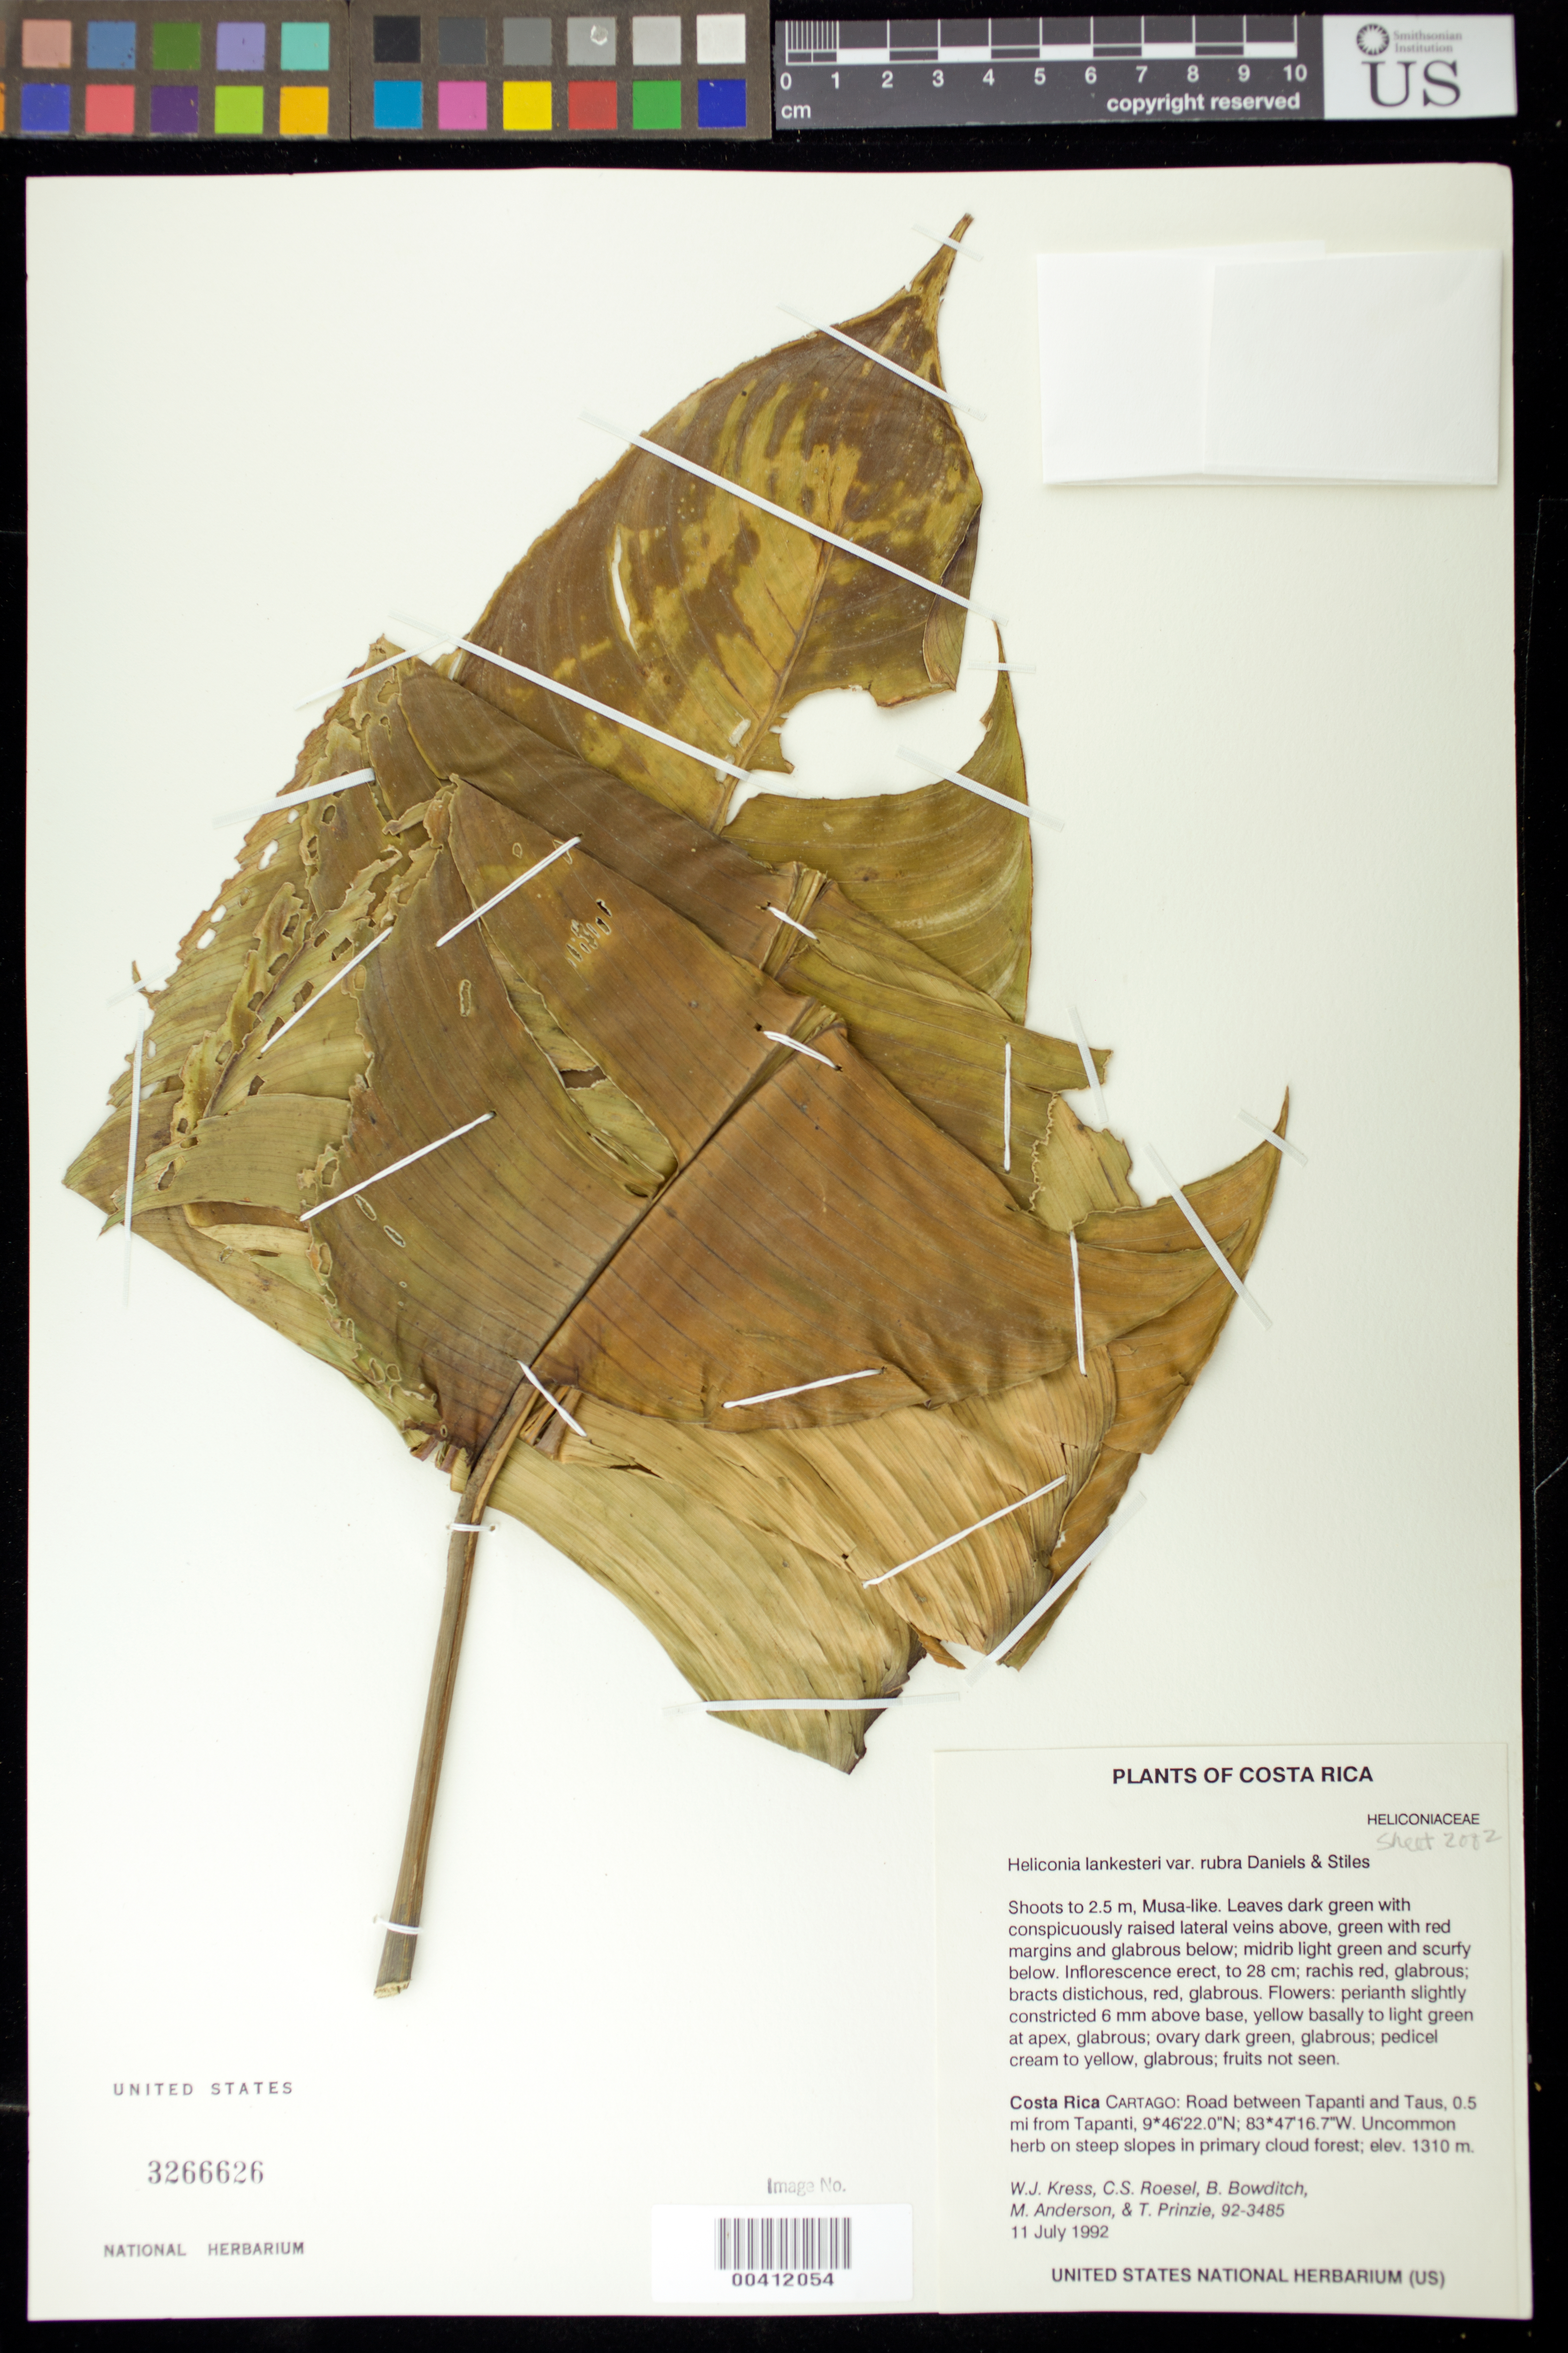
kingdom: Plantae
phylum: Tracheophyta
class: Liliopsida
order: Zingiberales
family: Heliconiaceae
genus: Heliconia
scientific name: Heliconia lankesteri var. rubra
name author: G.S. Daniels & F.G. Stiles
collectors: W. J. Kress, C. S. Roesel, B. Bowditch, M. Anderson & T. Prinzie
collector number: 92-3485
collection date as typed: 11 Jul 1992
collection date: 1992-07-11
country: Costa Rica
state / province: Cartago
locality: Between Tapanti and Taus, 0.5 mi from Tapanti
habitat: Primary cloud forest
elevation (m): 1310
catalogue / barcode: US 3266626